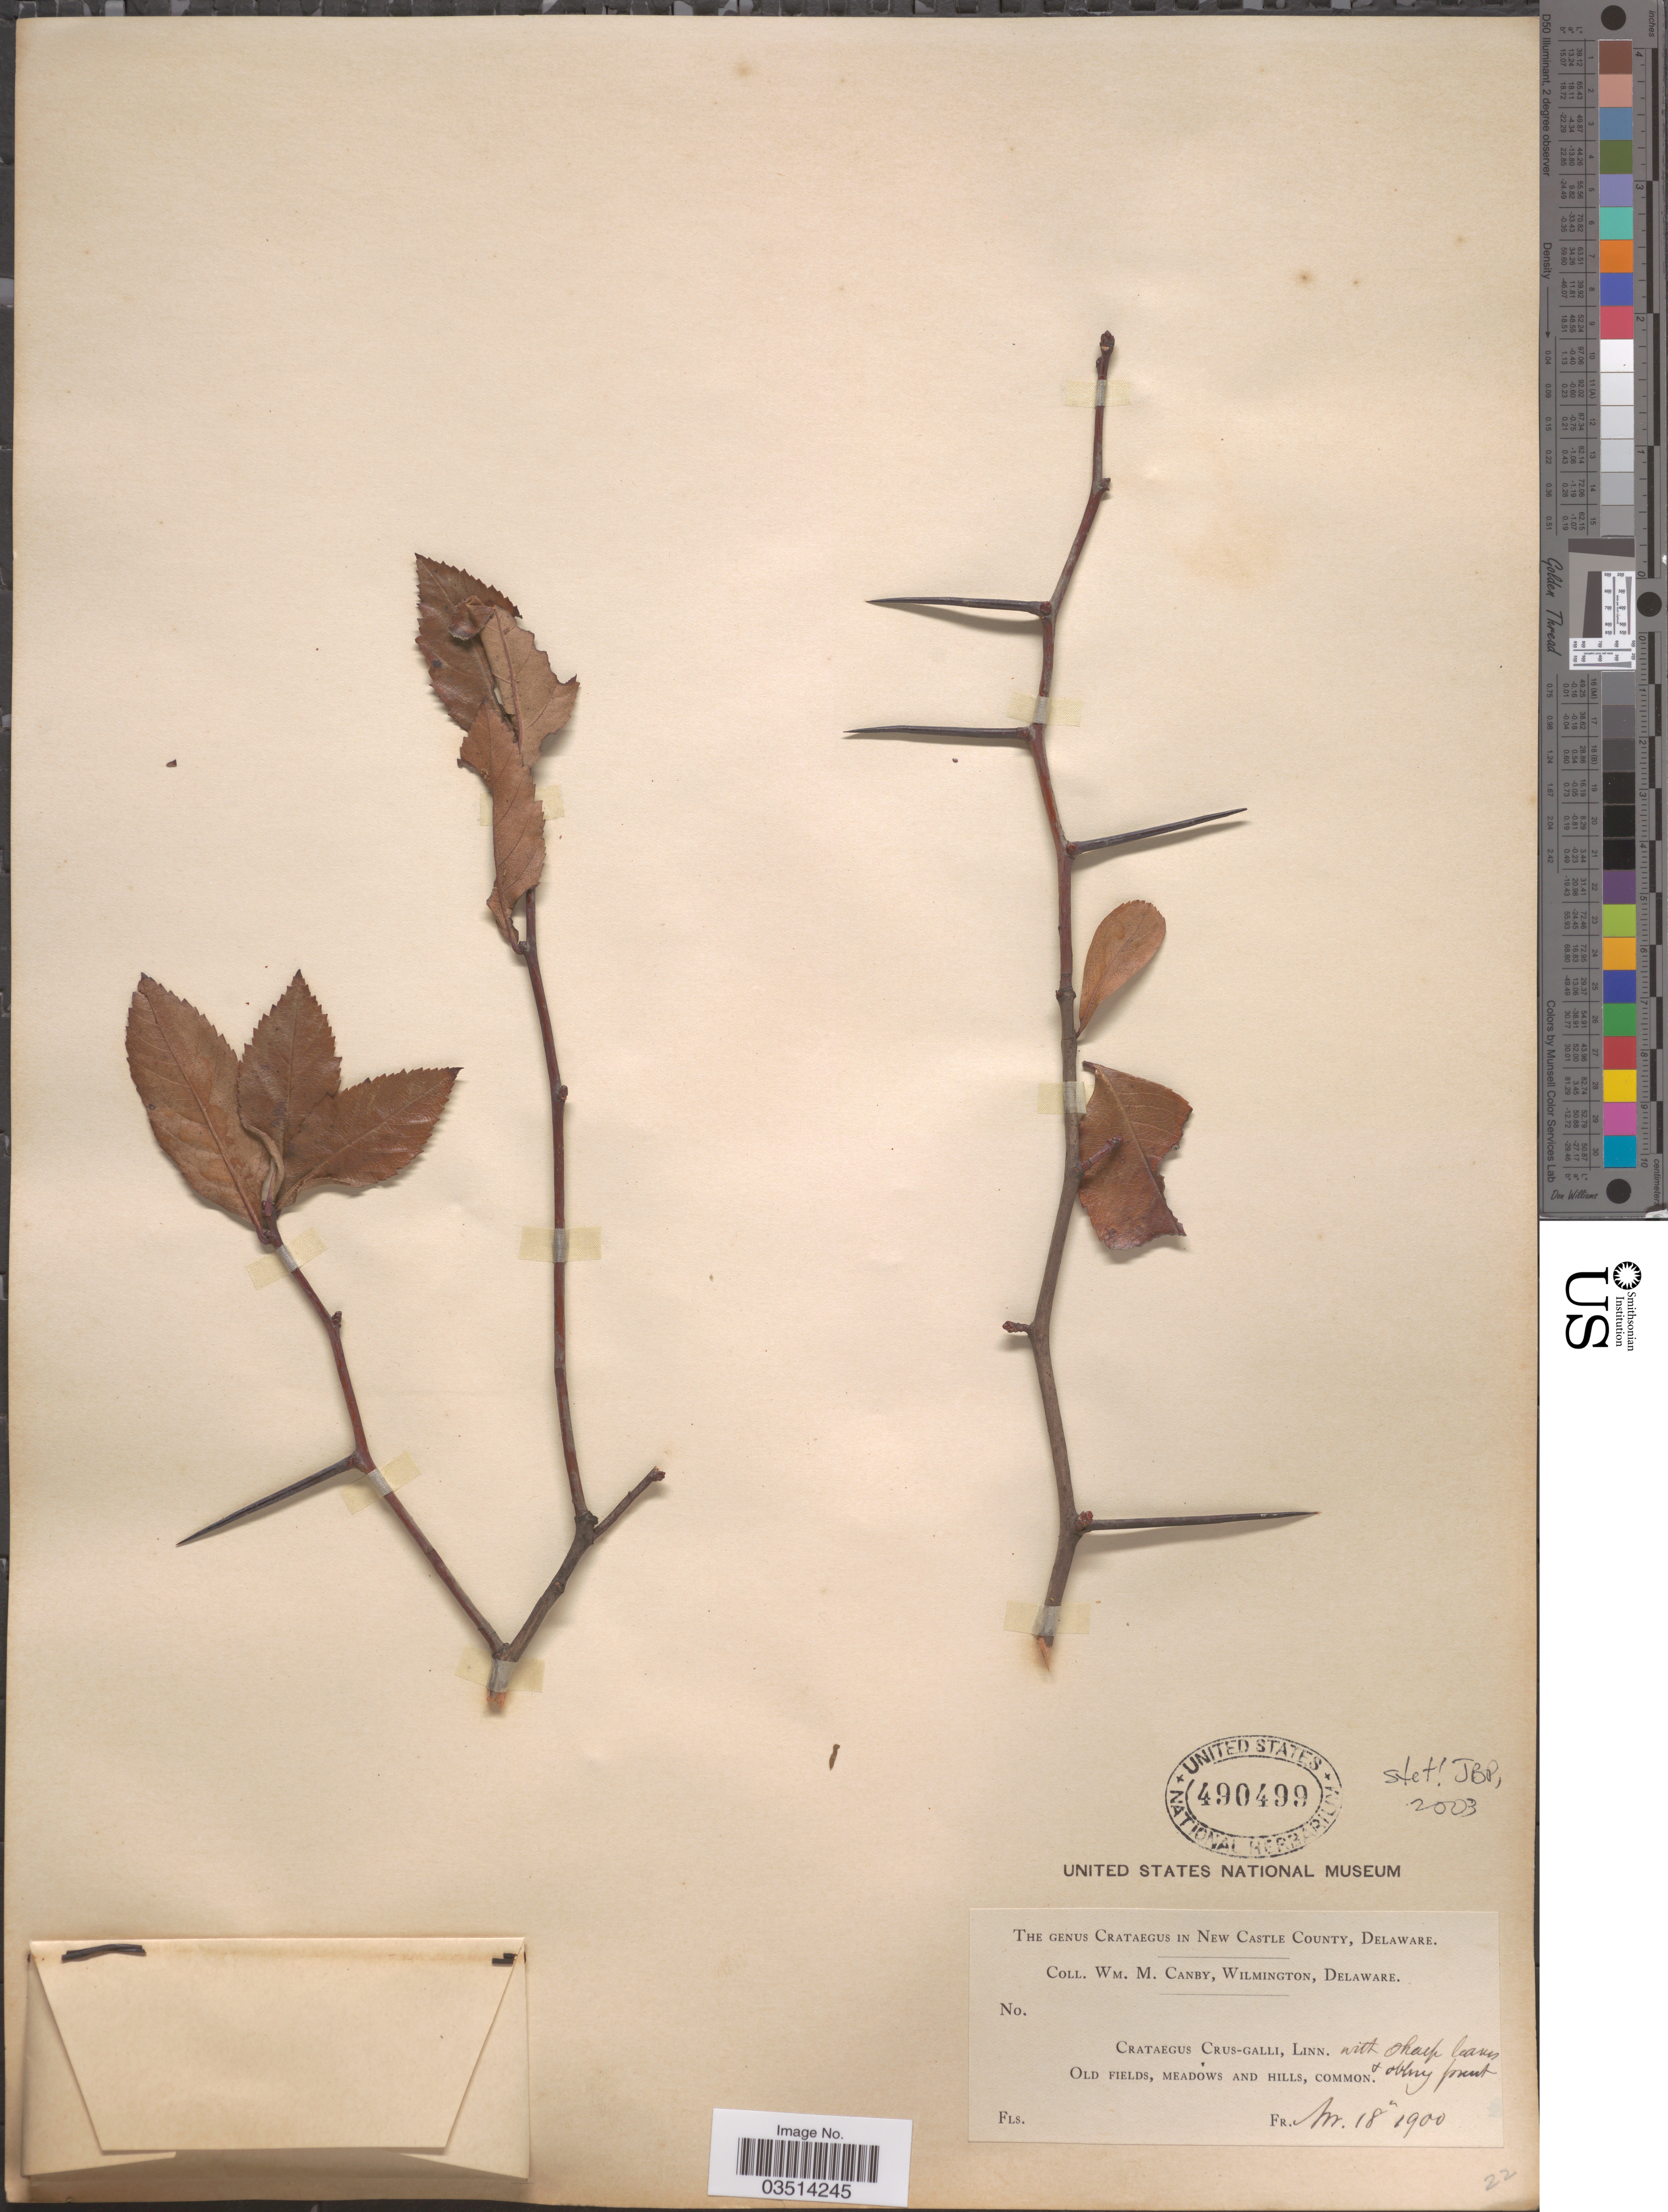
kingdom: Plantae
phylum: Tracheophyta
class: Magnoliopsida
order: Rosales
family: Rosaceae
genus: Crataegus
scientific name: Crataegus crus-galli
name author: L.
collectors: W. M. Canby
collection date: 1900-11-18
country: United States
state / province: Delaware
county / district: New Castle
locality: New Castle County.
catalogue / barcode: US 490499